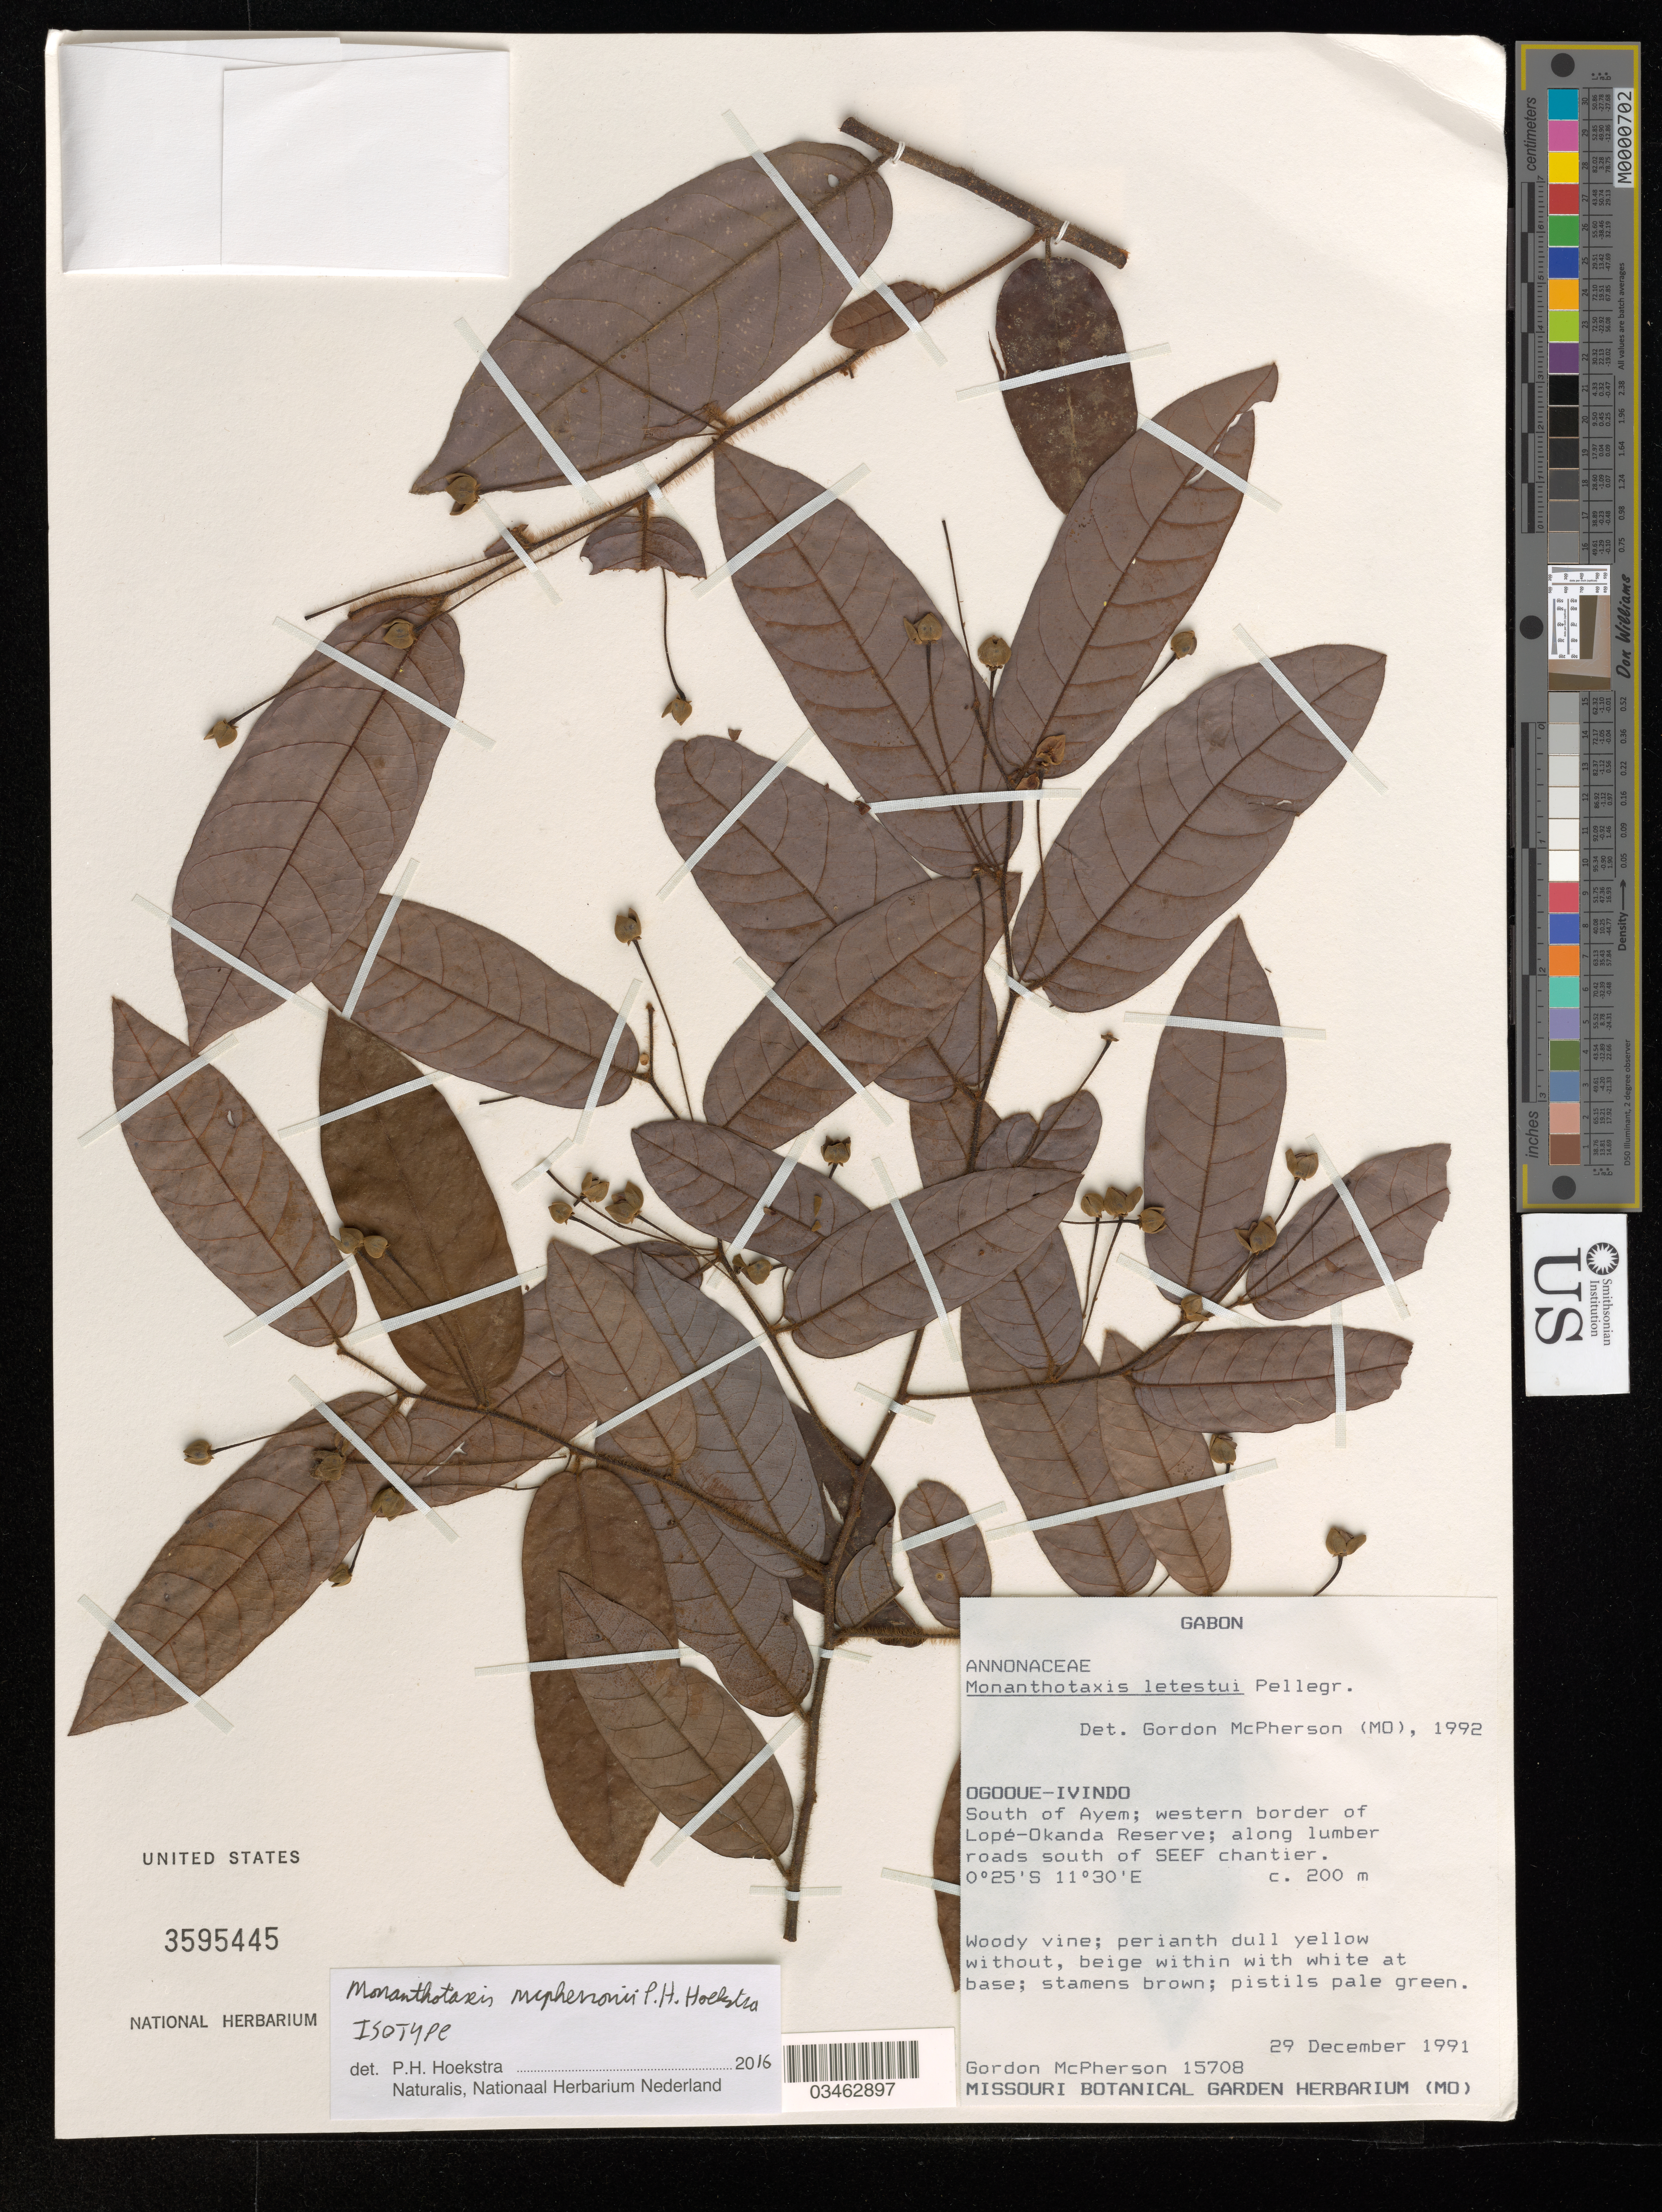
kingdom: Plantae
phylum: Tracheophyta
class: Magnoliopsida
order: Magnoliales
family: Annonaceae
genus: Monanthotaxis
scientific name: Monanthotaxis mcphersonii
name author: P.H. Hoekstra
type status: Isotype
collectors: G. D. McPherson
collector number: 15708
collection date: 1991-12-29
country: Gabon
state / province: Ogooue-Ivindo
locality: South of Ayem; western border of Lopé-Okanda Reserve; along lumber roads south of SEEF chantier.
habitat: along lumber roads.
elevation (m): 200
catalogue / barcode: US 3595445